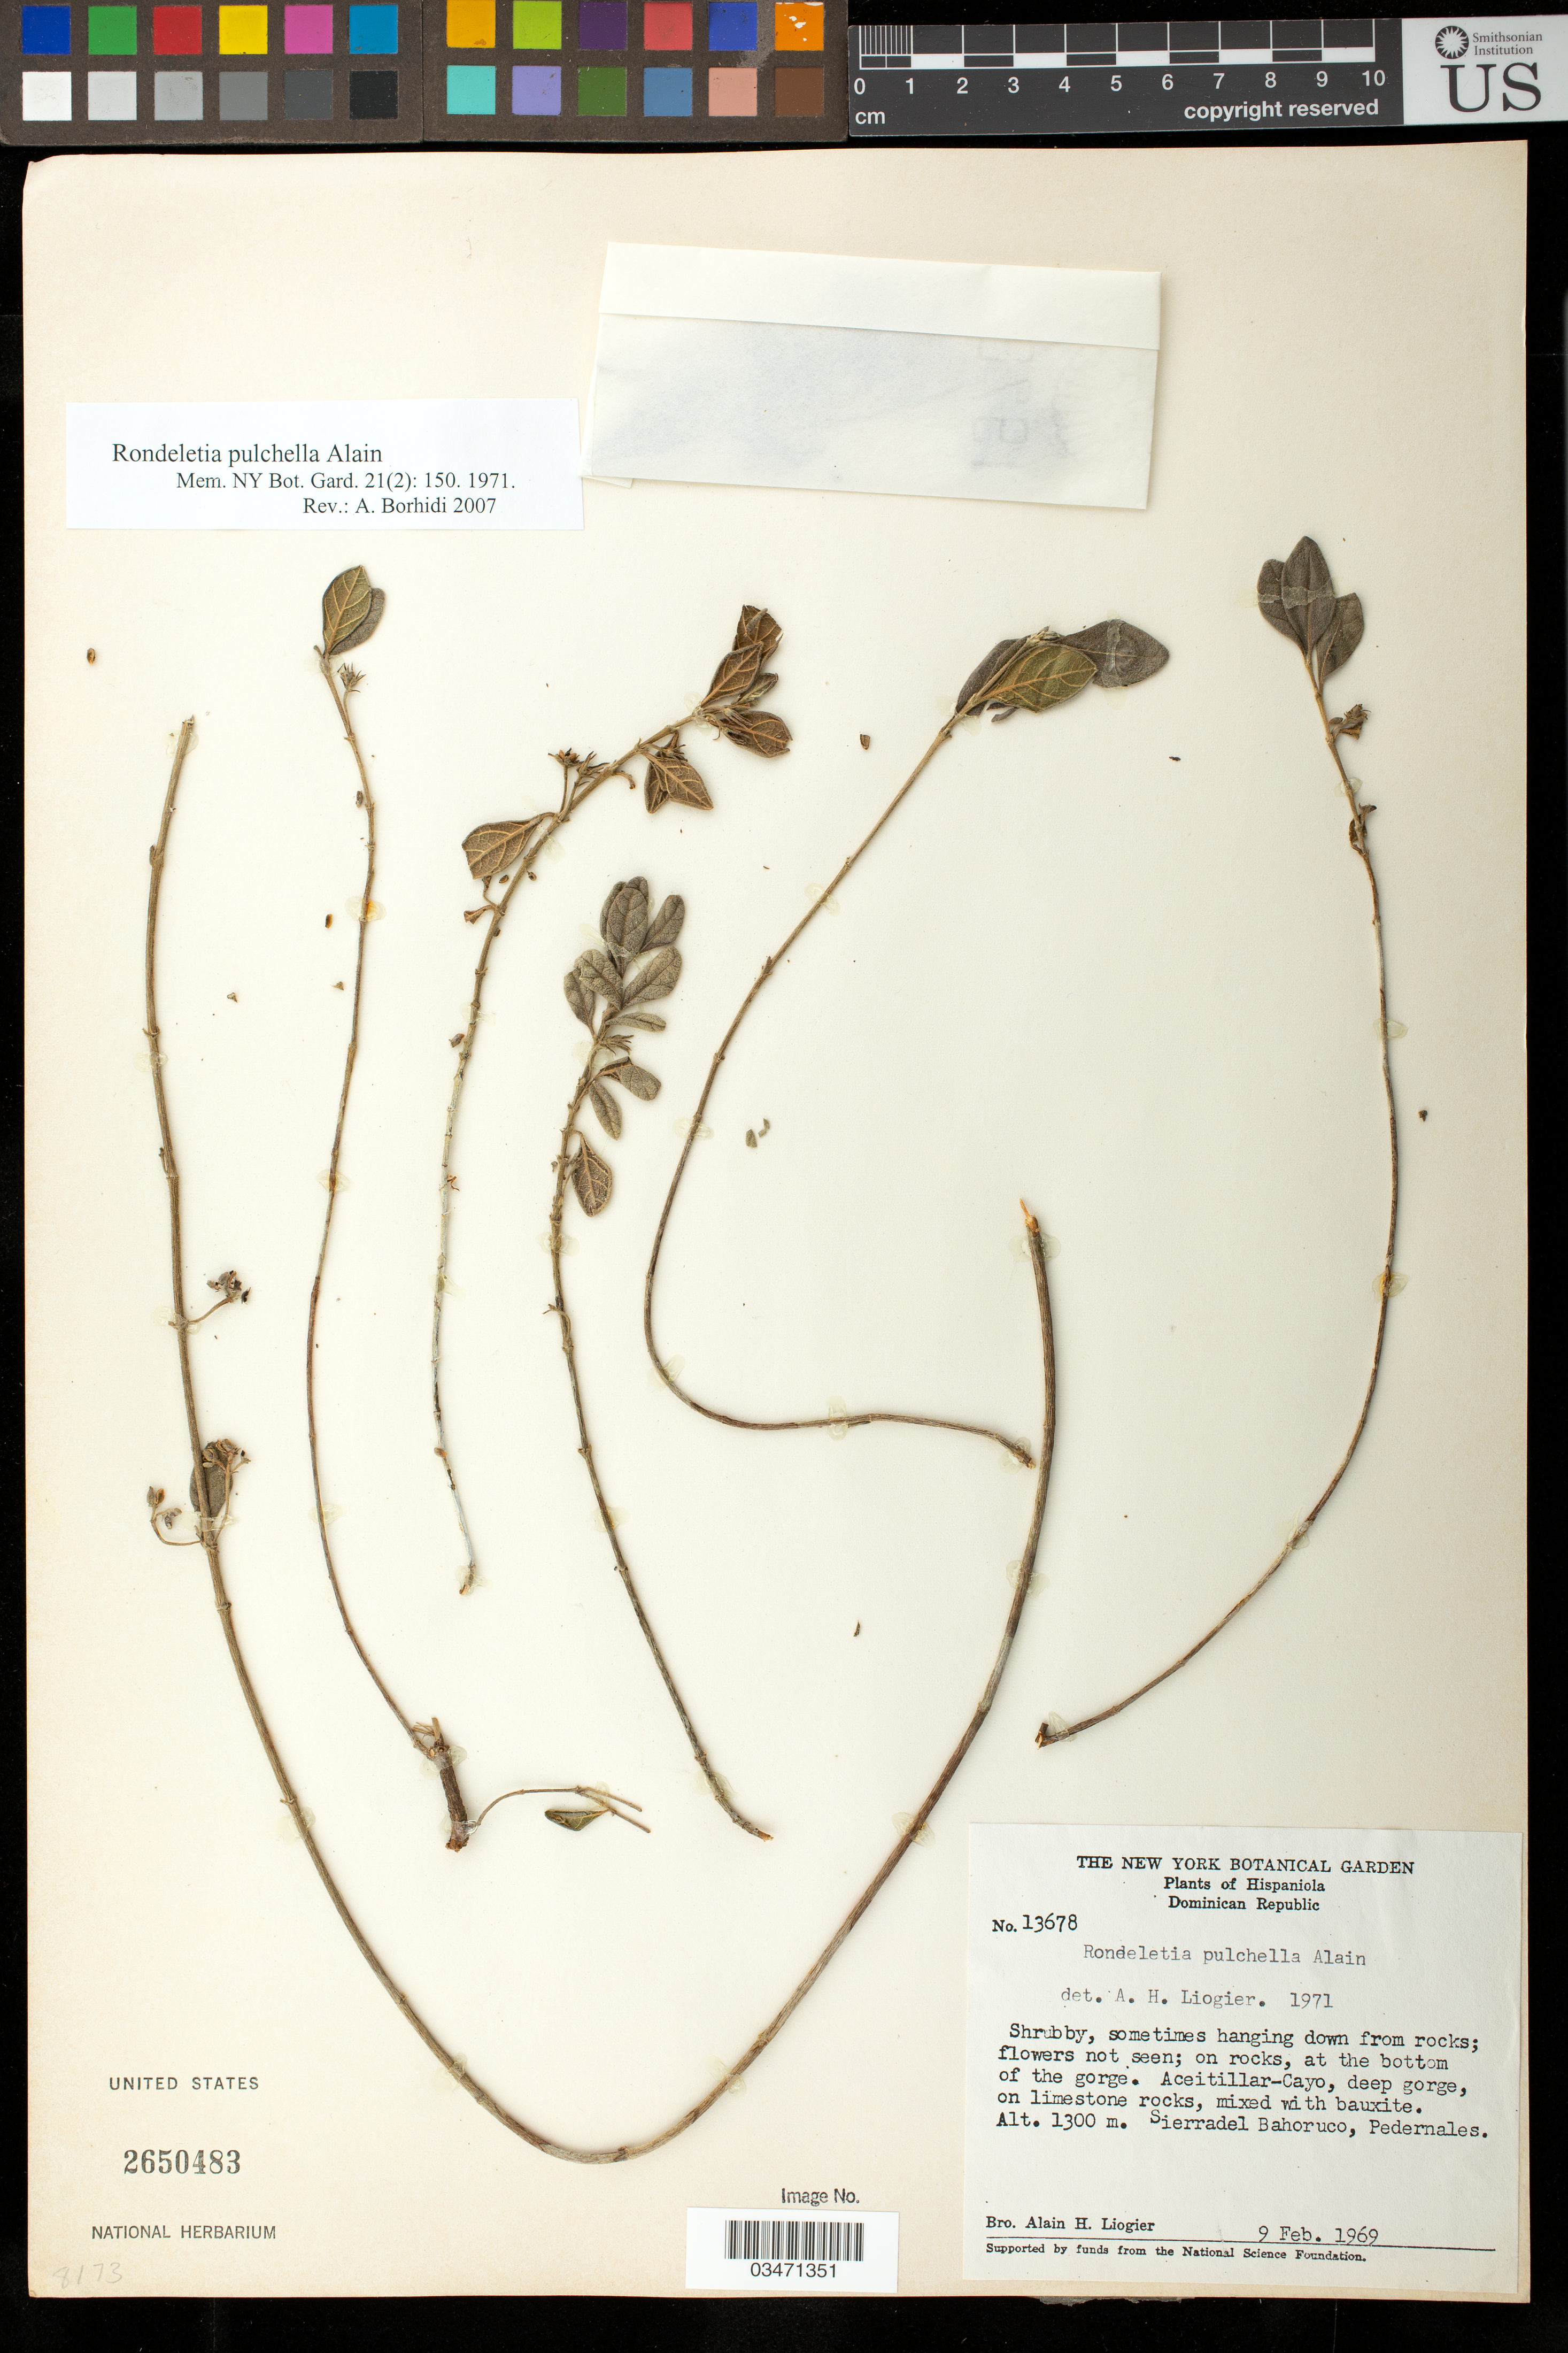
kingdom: Plantae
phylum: Tracheophyta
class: Magnoliopsida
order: Gentianales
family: Rubiaceae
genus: Rondeletia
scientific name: Rondeletia pulchella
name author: Alain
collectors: A. H. Liogier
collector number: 13678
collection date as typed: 09 Feb 1969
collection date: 1969-02-09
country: Dominican Republic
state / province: Pedernales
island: Hispaniola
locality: Aceitillar, Cayo. Sierra del Bahoruco, Pedernales.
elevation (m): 1300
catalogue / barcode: US 2650483